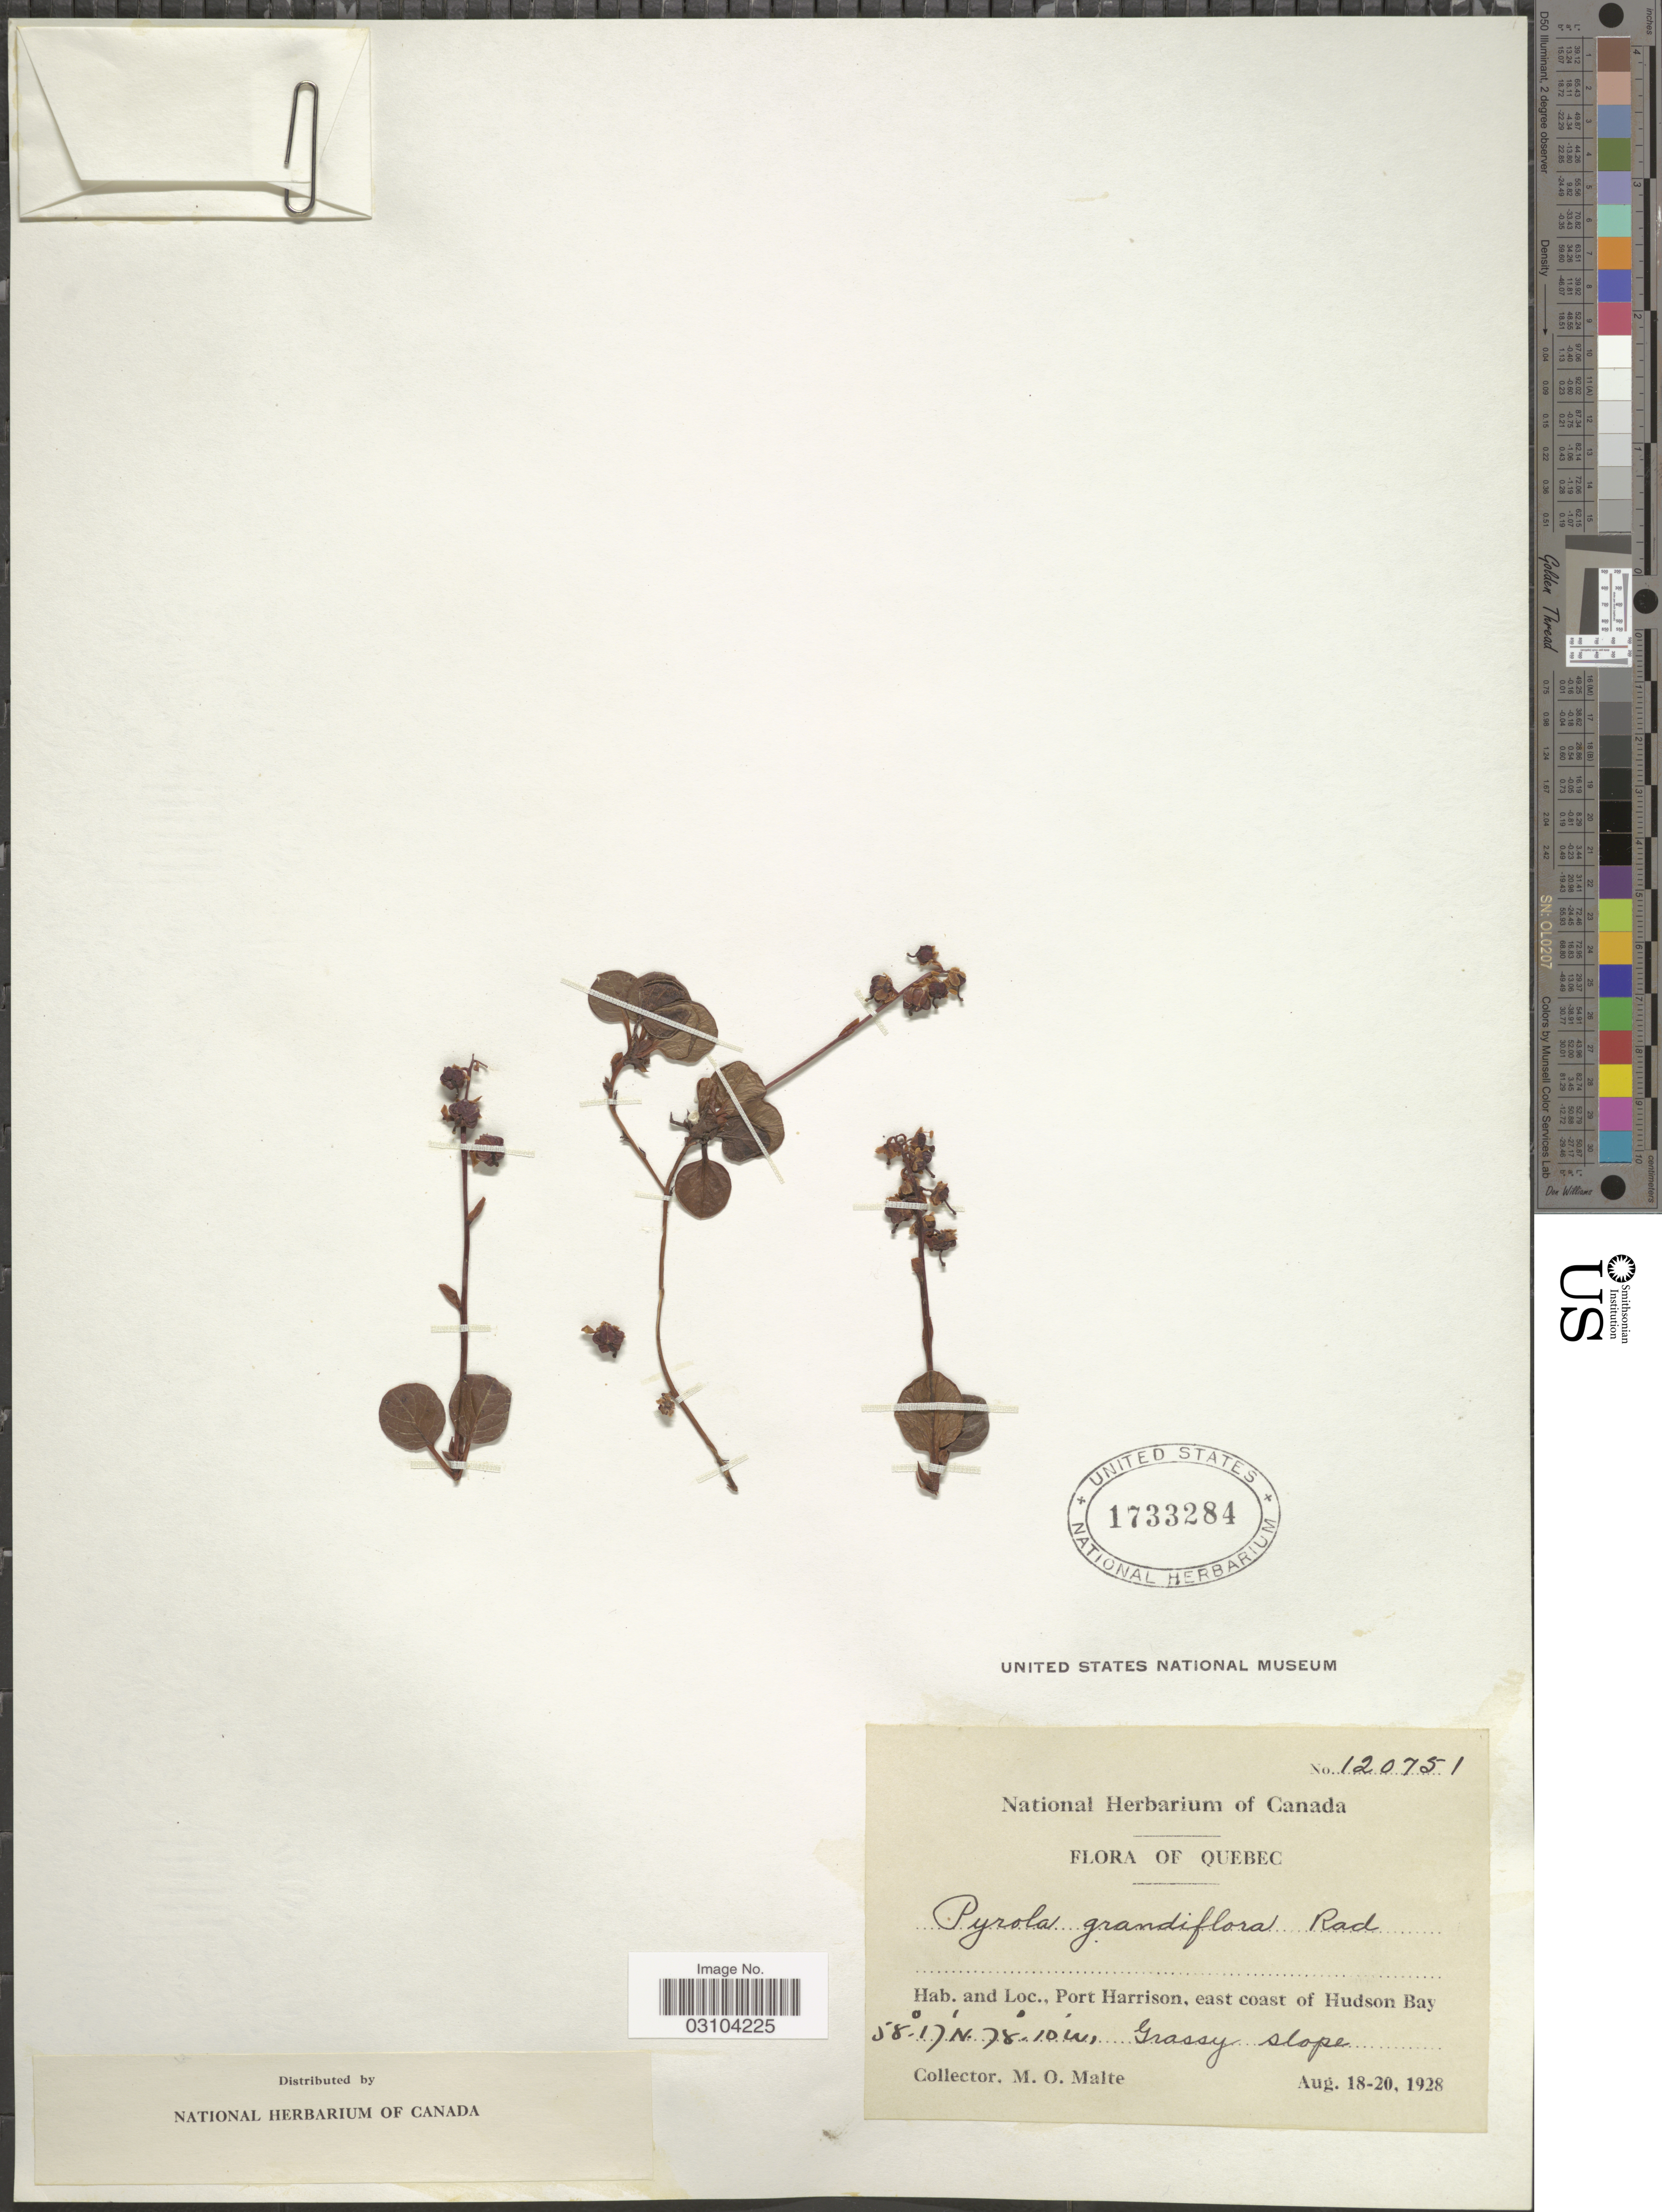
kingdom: Plantae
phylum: Tracheophyta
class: Magnoliopsida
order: Ericales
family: Ericaceae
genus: Pyrola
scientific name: Pyrola grandiflora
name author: Radius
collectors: M. O. Malte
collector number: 120751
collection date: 1928-08-18/1928-08-20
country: Canada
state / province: Quebec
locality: Port Harrison, east coast of Hudson Bay.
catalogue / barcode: US 1733284